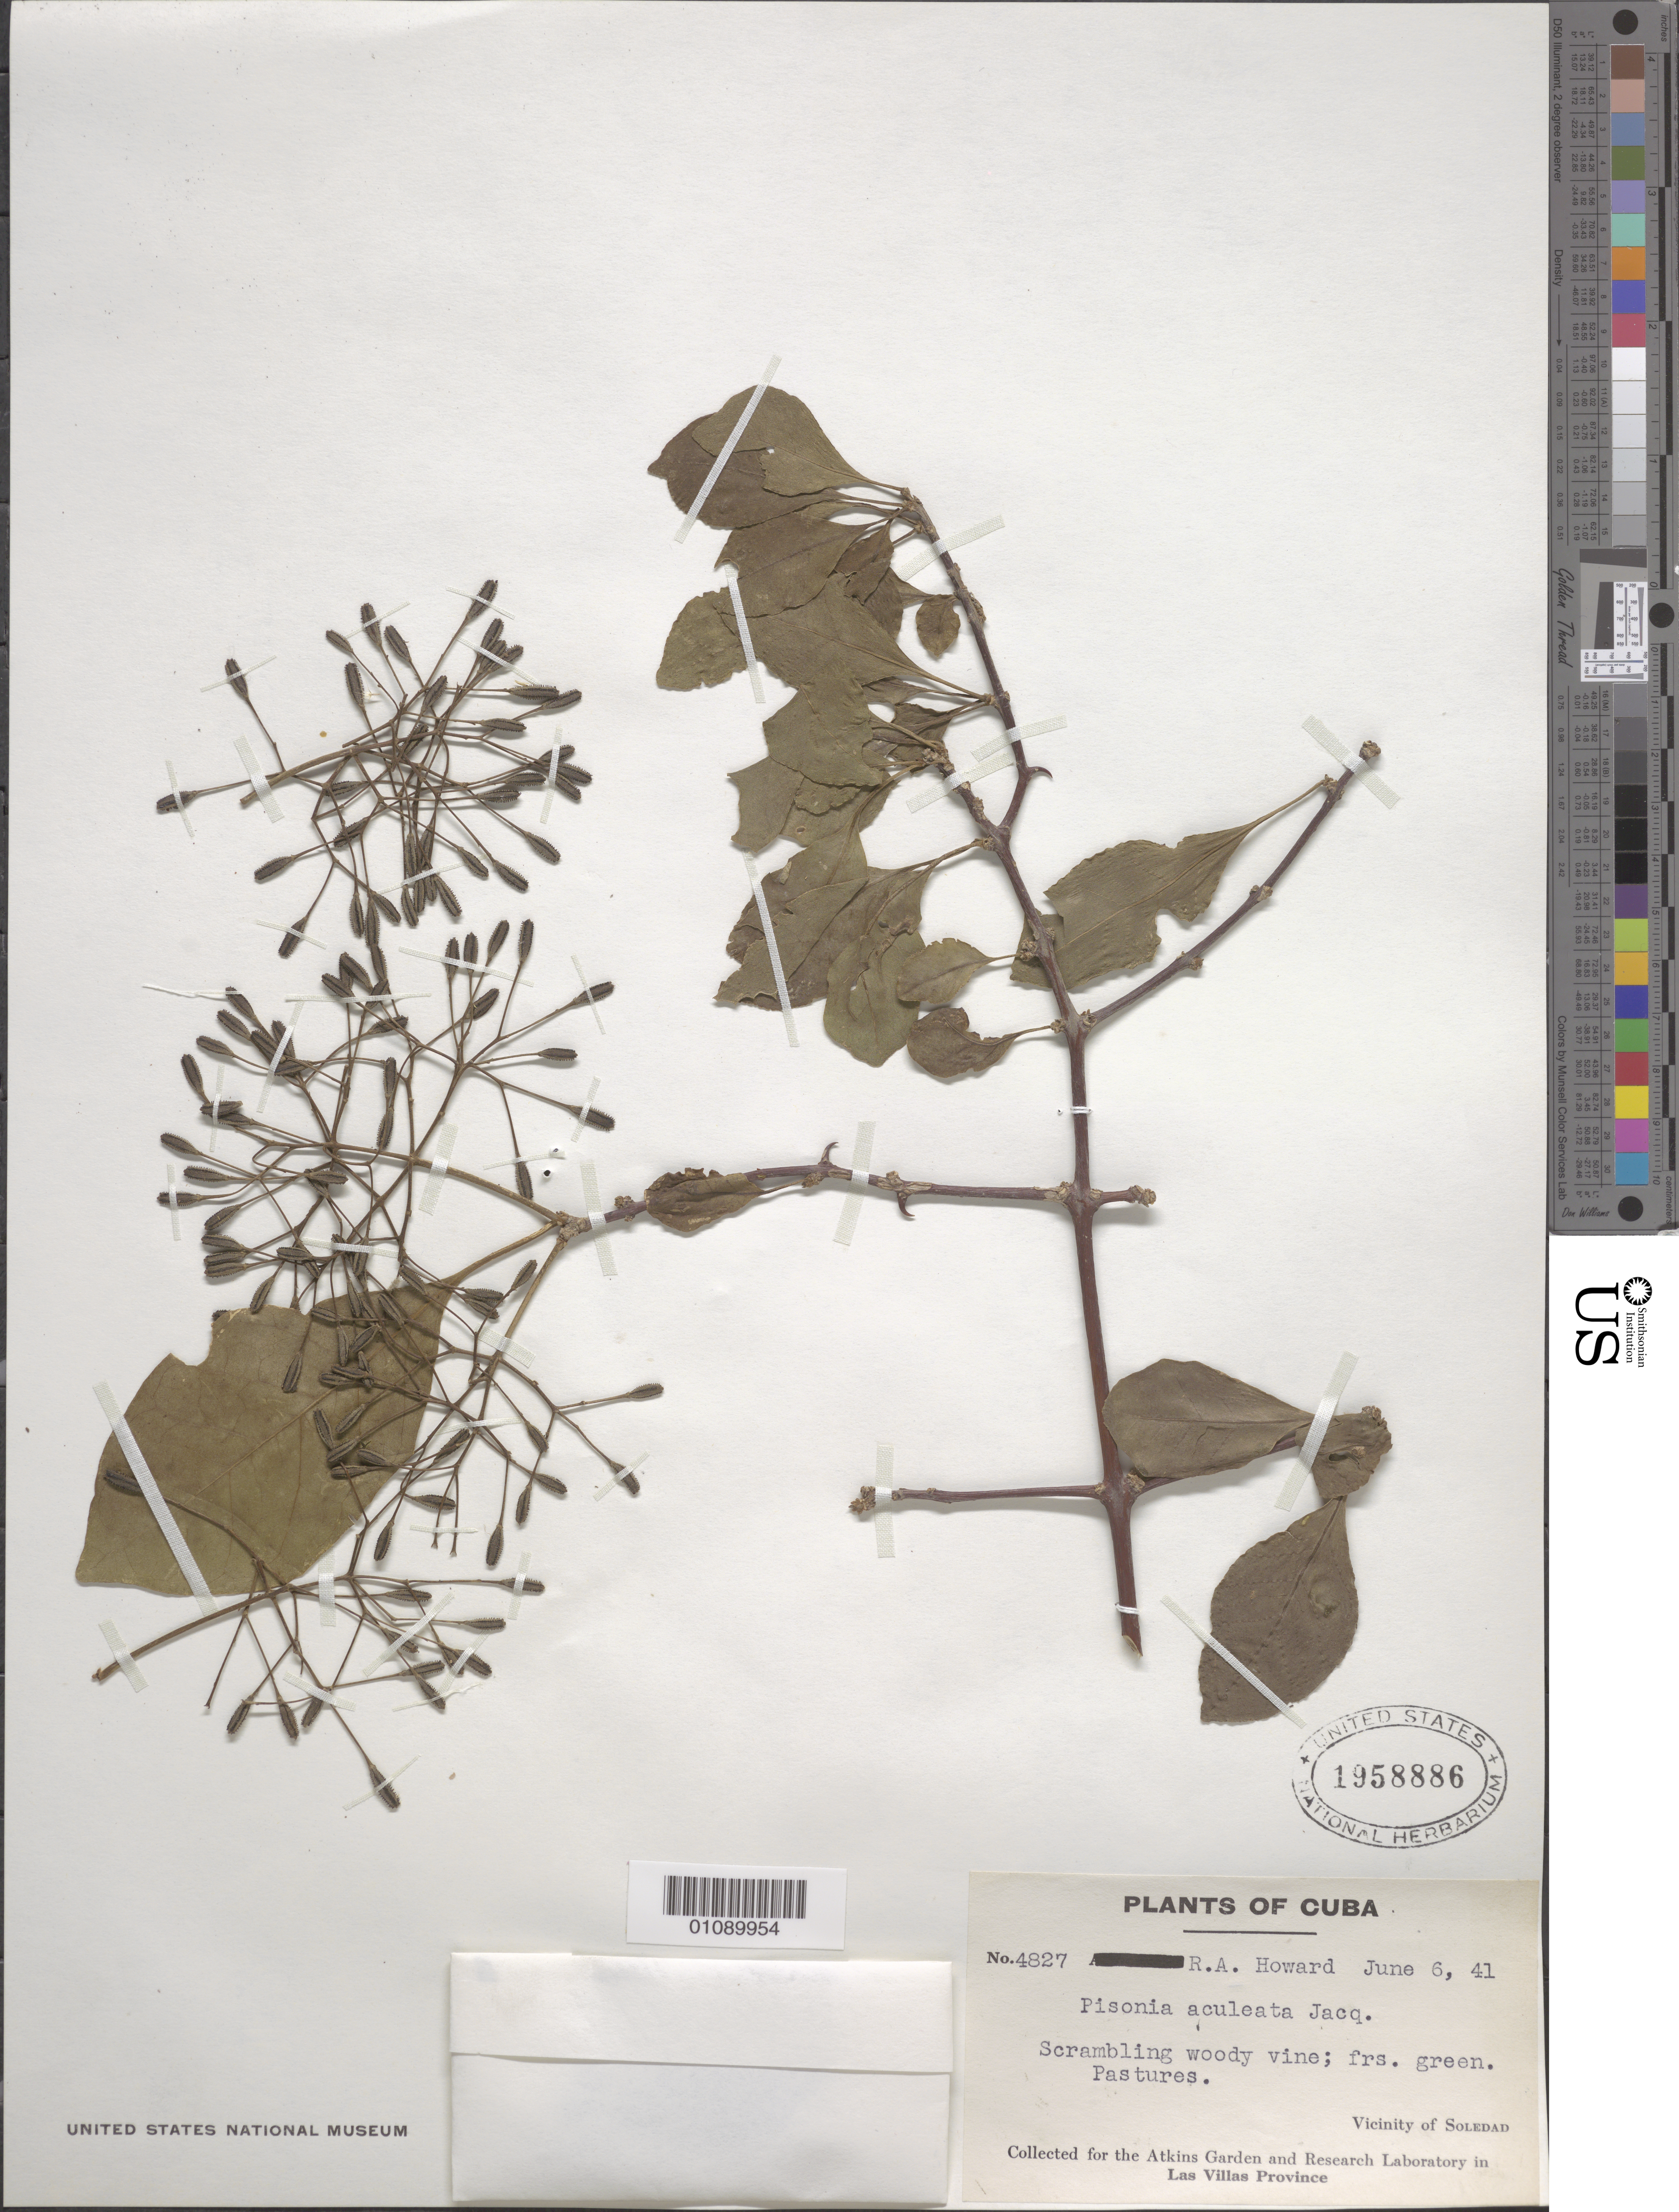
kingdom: Plantae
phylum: Tracheophyta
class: Magnoliopsida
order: Caryophyllales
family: Nyctaginaceae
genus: Pisonia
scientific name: Pisonia aculeata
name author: L.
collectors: R. A. Howard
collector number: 4827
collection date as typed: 06 Jun 1941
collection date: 1941-06-06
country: Cuba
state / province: Cienfuegos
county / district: Cienfuegos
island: Cuba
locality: Las Villas Province, vicinity of Soledad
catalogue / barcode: US 1958886